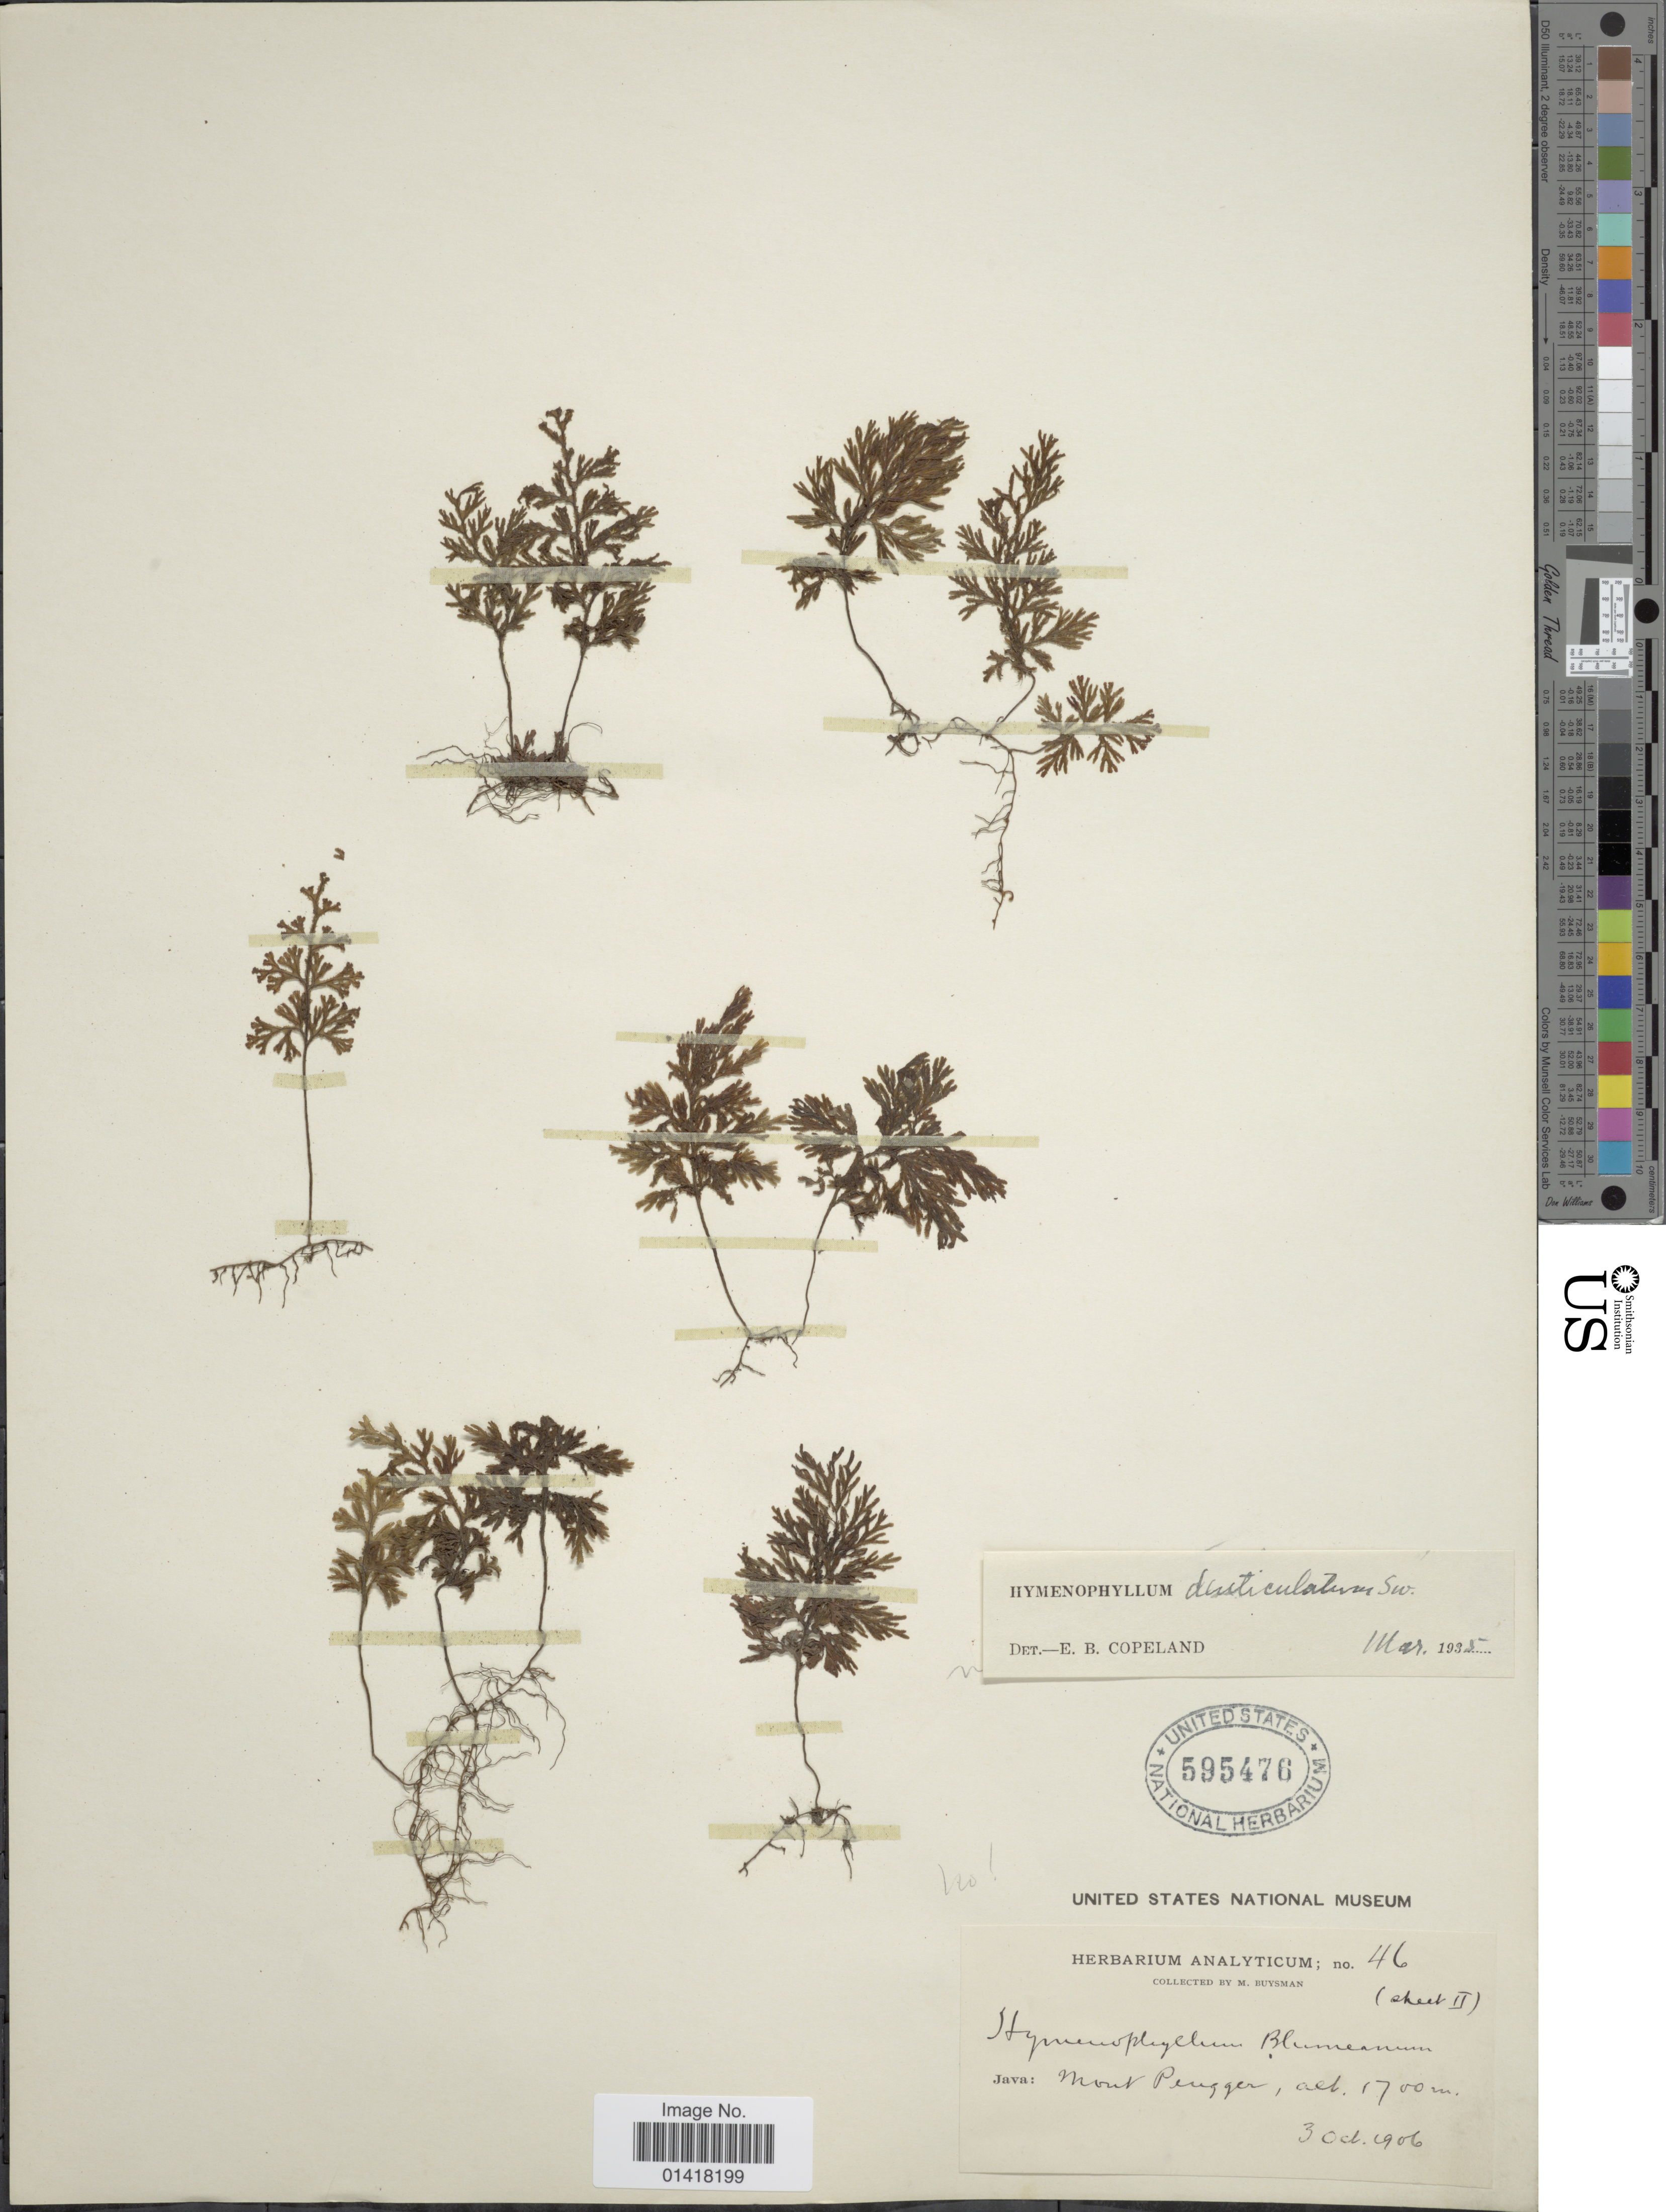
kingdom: Plantae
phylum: Tracheophyta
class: Polypodiopsida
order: Hymenophyllales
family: Hymenophyllaceae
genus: Hymenophyllum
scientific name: Hymenophyllum denticulatum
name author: Sw.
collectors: M. Buysman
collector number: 46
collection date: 1906-10-03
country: Indonesia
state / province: Java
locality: Mont Pengger [interpreted]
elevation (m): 1700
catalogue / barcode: US 595476